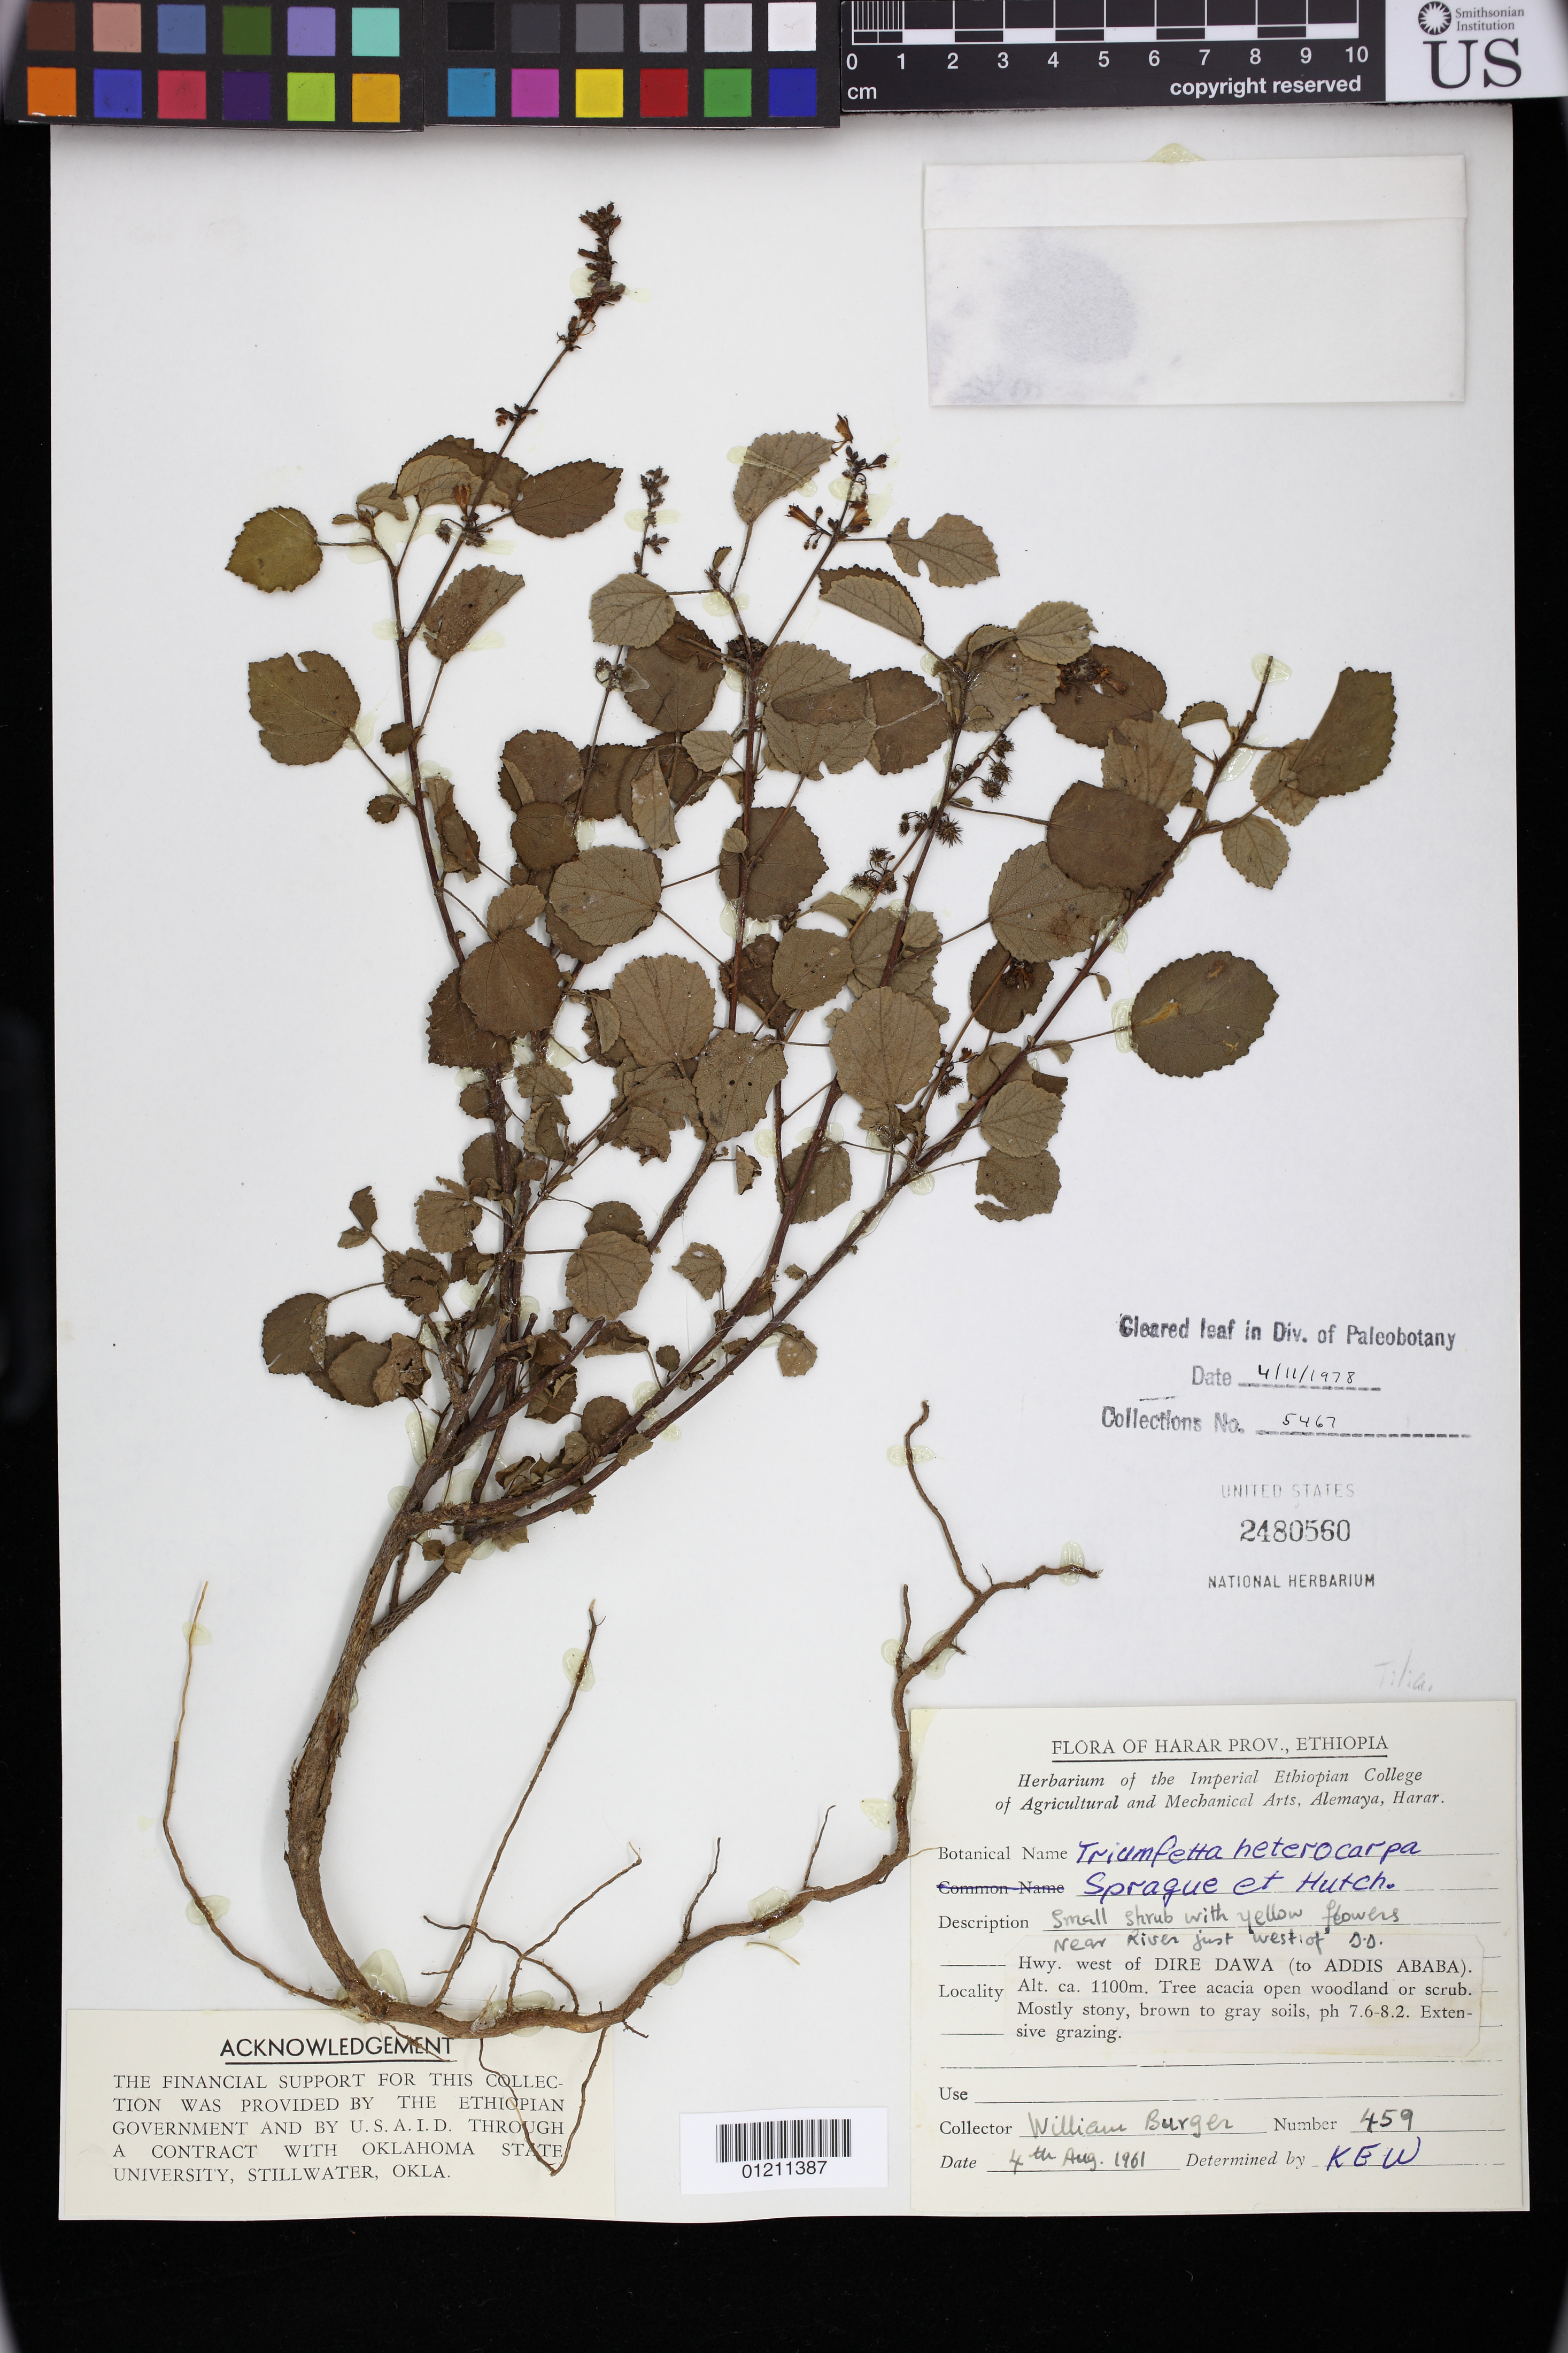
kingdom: Plantae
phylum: Tracheophyta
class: Magnoliopsida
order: Malvales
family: Malvaceae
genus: Triumfetta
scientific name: Triumfetta heterocarpa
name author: Sprague & Hutch.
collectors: W. Burger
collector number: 459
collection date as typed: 08 Apr 1961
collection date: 1961-04-08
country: Ethiopia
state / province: Dire Dawa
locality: Ethiopia: Harar Prov.. Hwy. west of Dire Dawa (to Addis Ababa). Near river just west of D.D.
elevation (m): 1100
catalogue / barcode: US 2480560